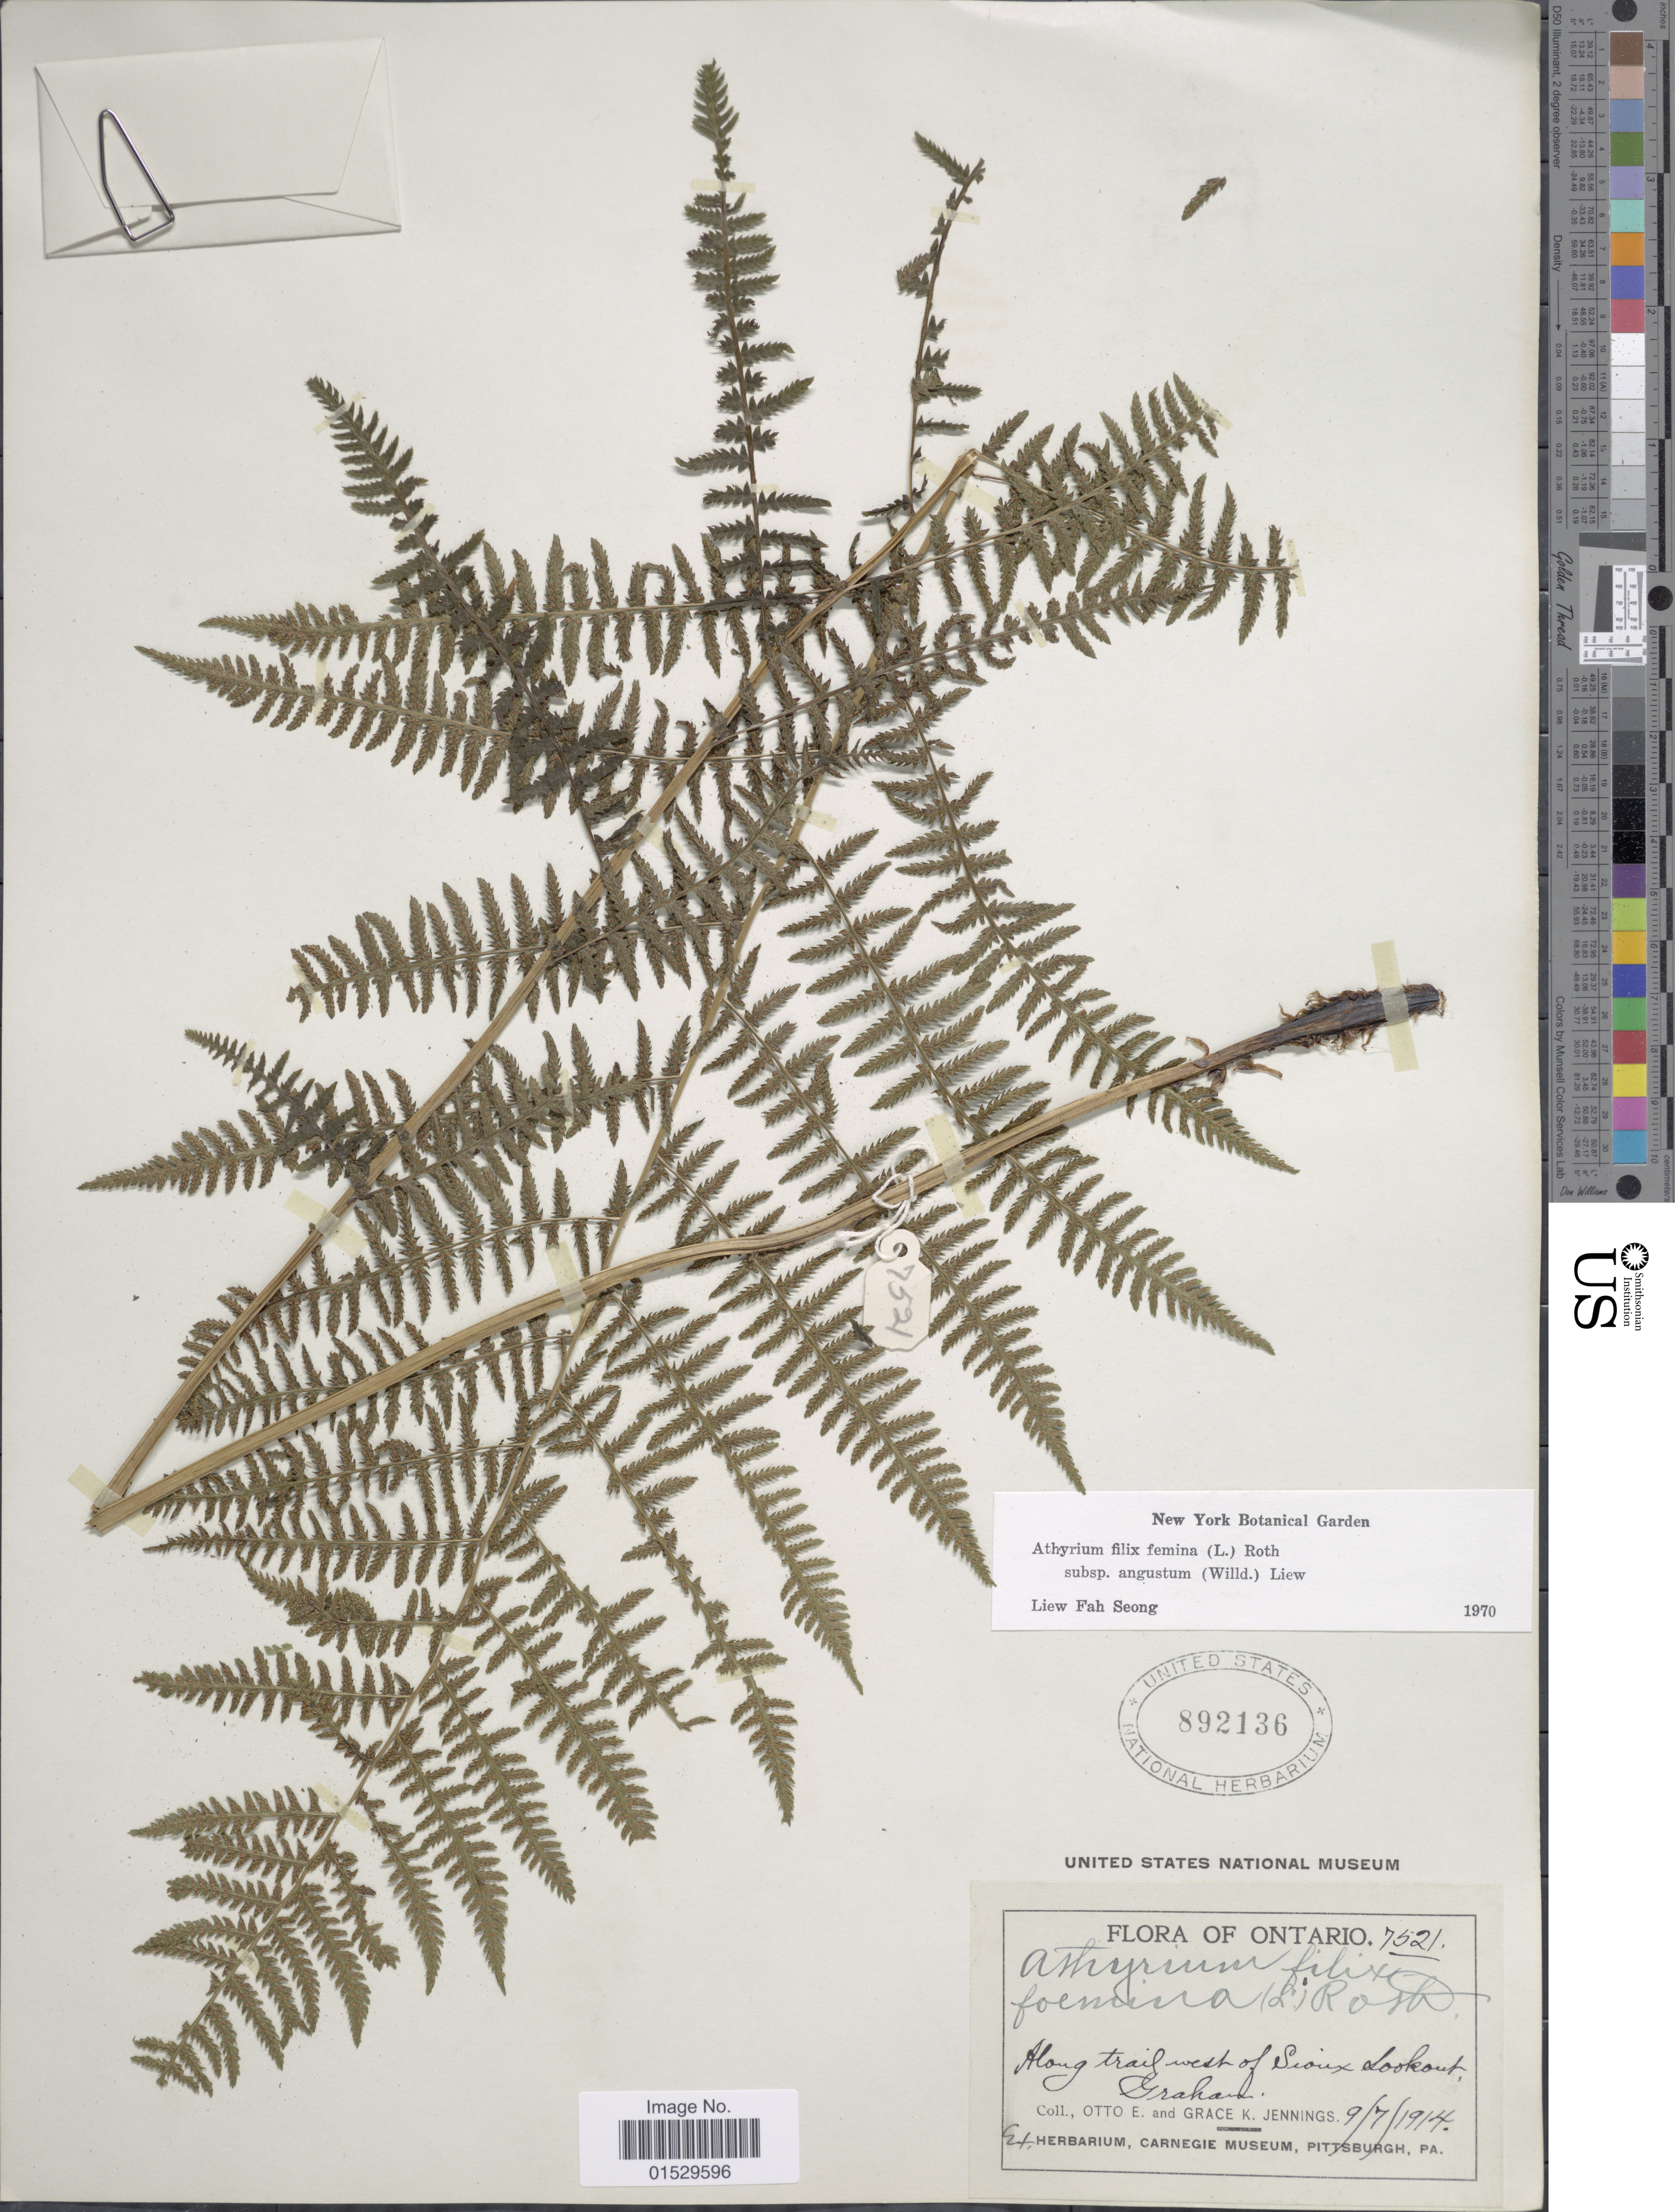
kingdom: Plantae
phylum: Tracheophyta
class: Polypodiopsida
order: Polypodiales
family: Athyriaceae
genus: Athyrium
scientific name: Athyrium filix-femina subsp. angustatum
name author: (Willd.) R.T. Clausen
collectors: O. E. Jennings & G. K. Jennings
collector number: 7521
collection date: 1914-09-07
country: Canada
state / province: Ontario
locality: Along trail west of Sioux Lookout, Graham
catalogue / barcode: US 892136